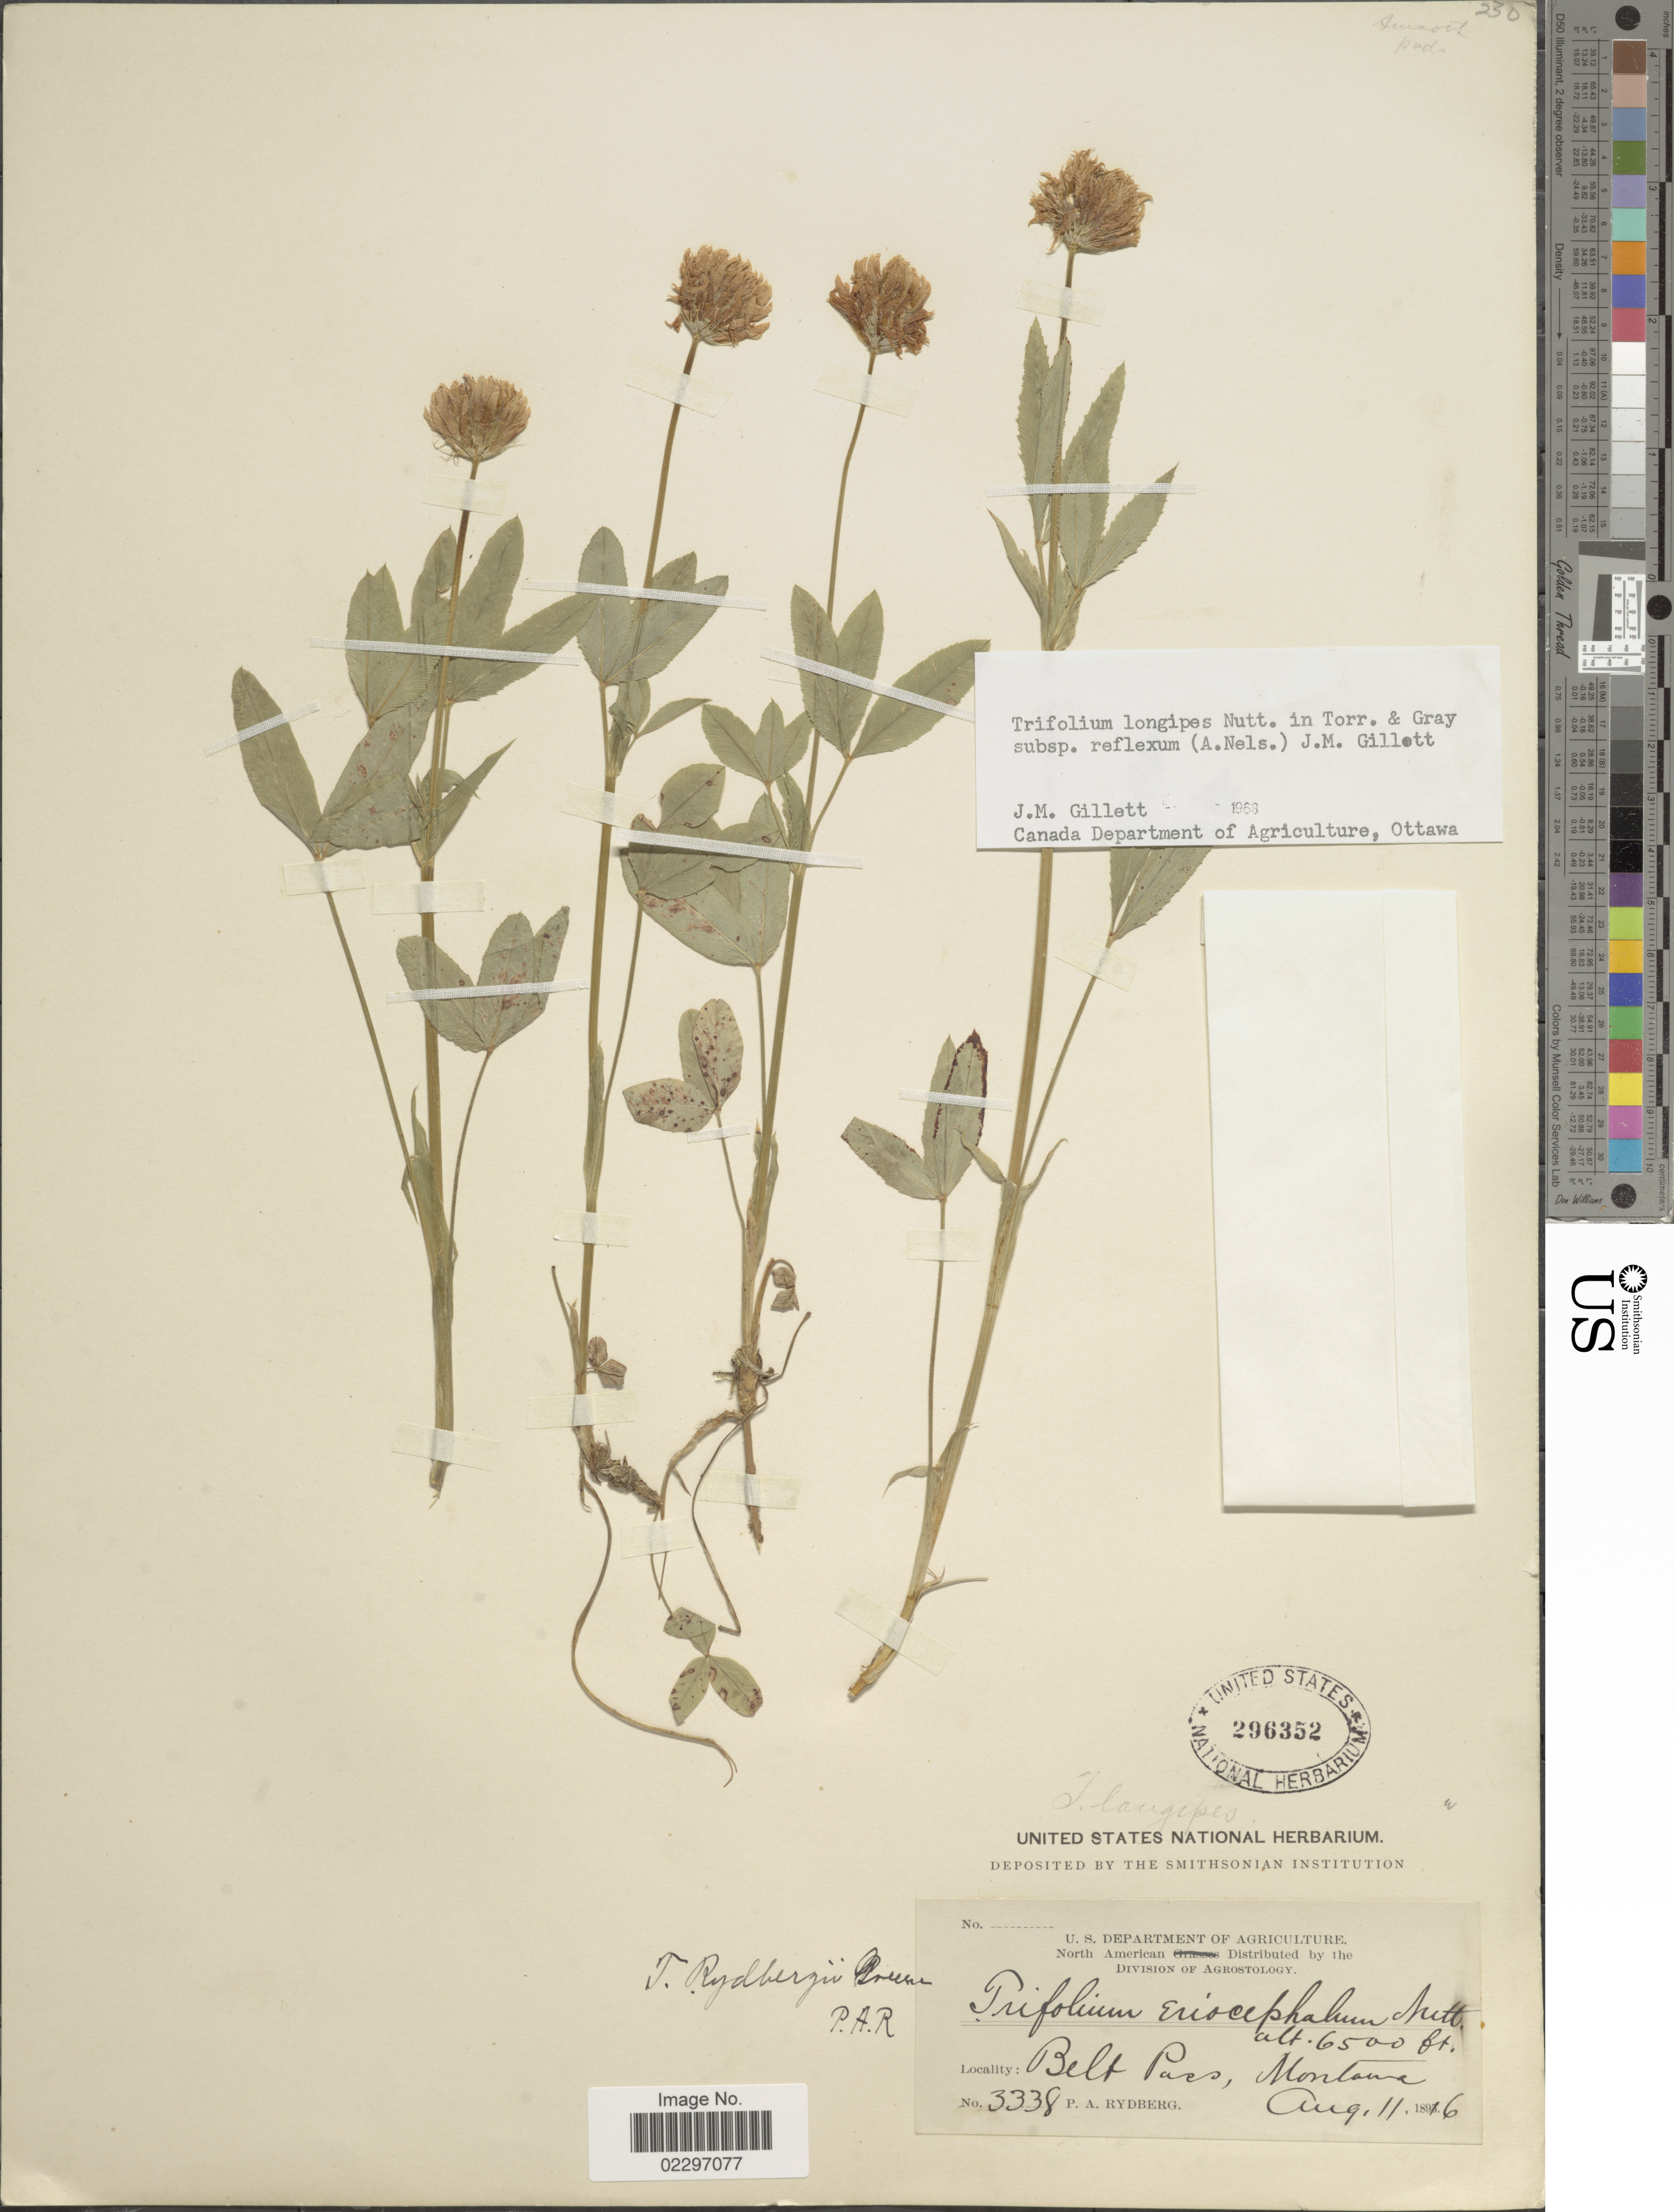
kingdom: Plantae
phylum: Tracheophyta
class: Magnoliopsida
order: Fabales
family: Fabaceae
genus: Trifolium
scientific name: Trifolium longipes subsp. reflexum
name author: (A. Nelson) J.M. Gillet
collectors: P. A. Rydberg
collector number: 3338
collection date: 1896-08-11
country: United States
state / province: Montana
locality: Belt Pass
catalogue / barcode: US 296352